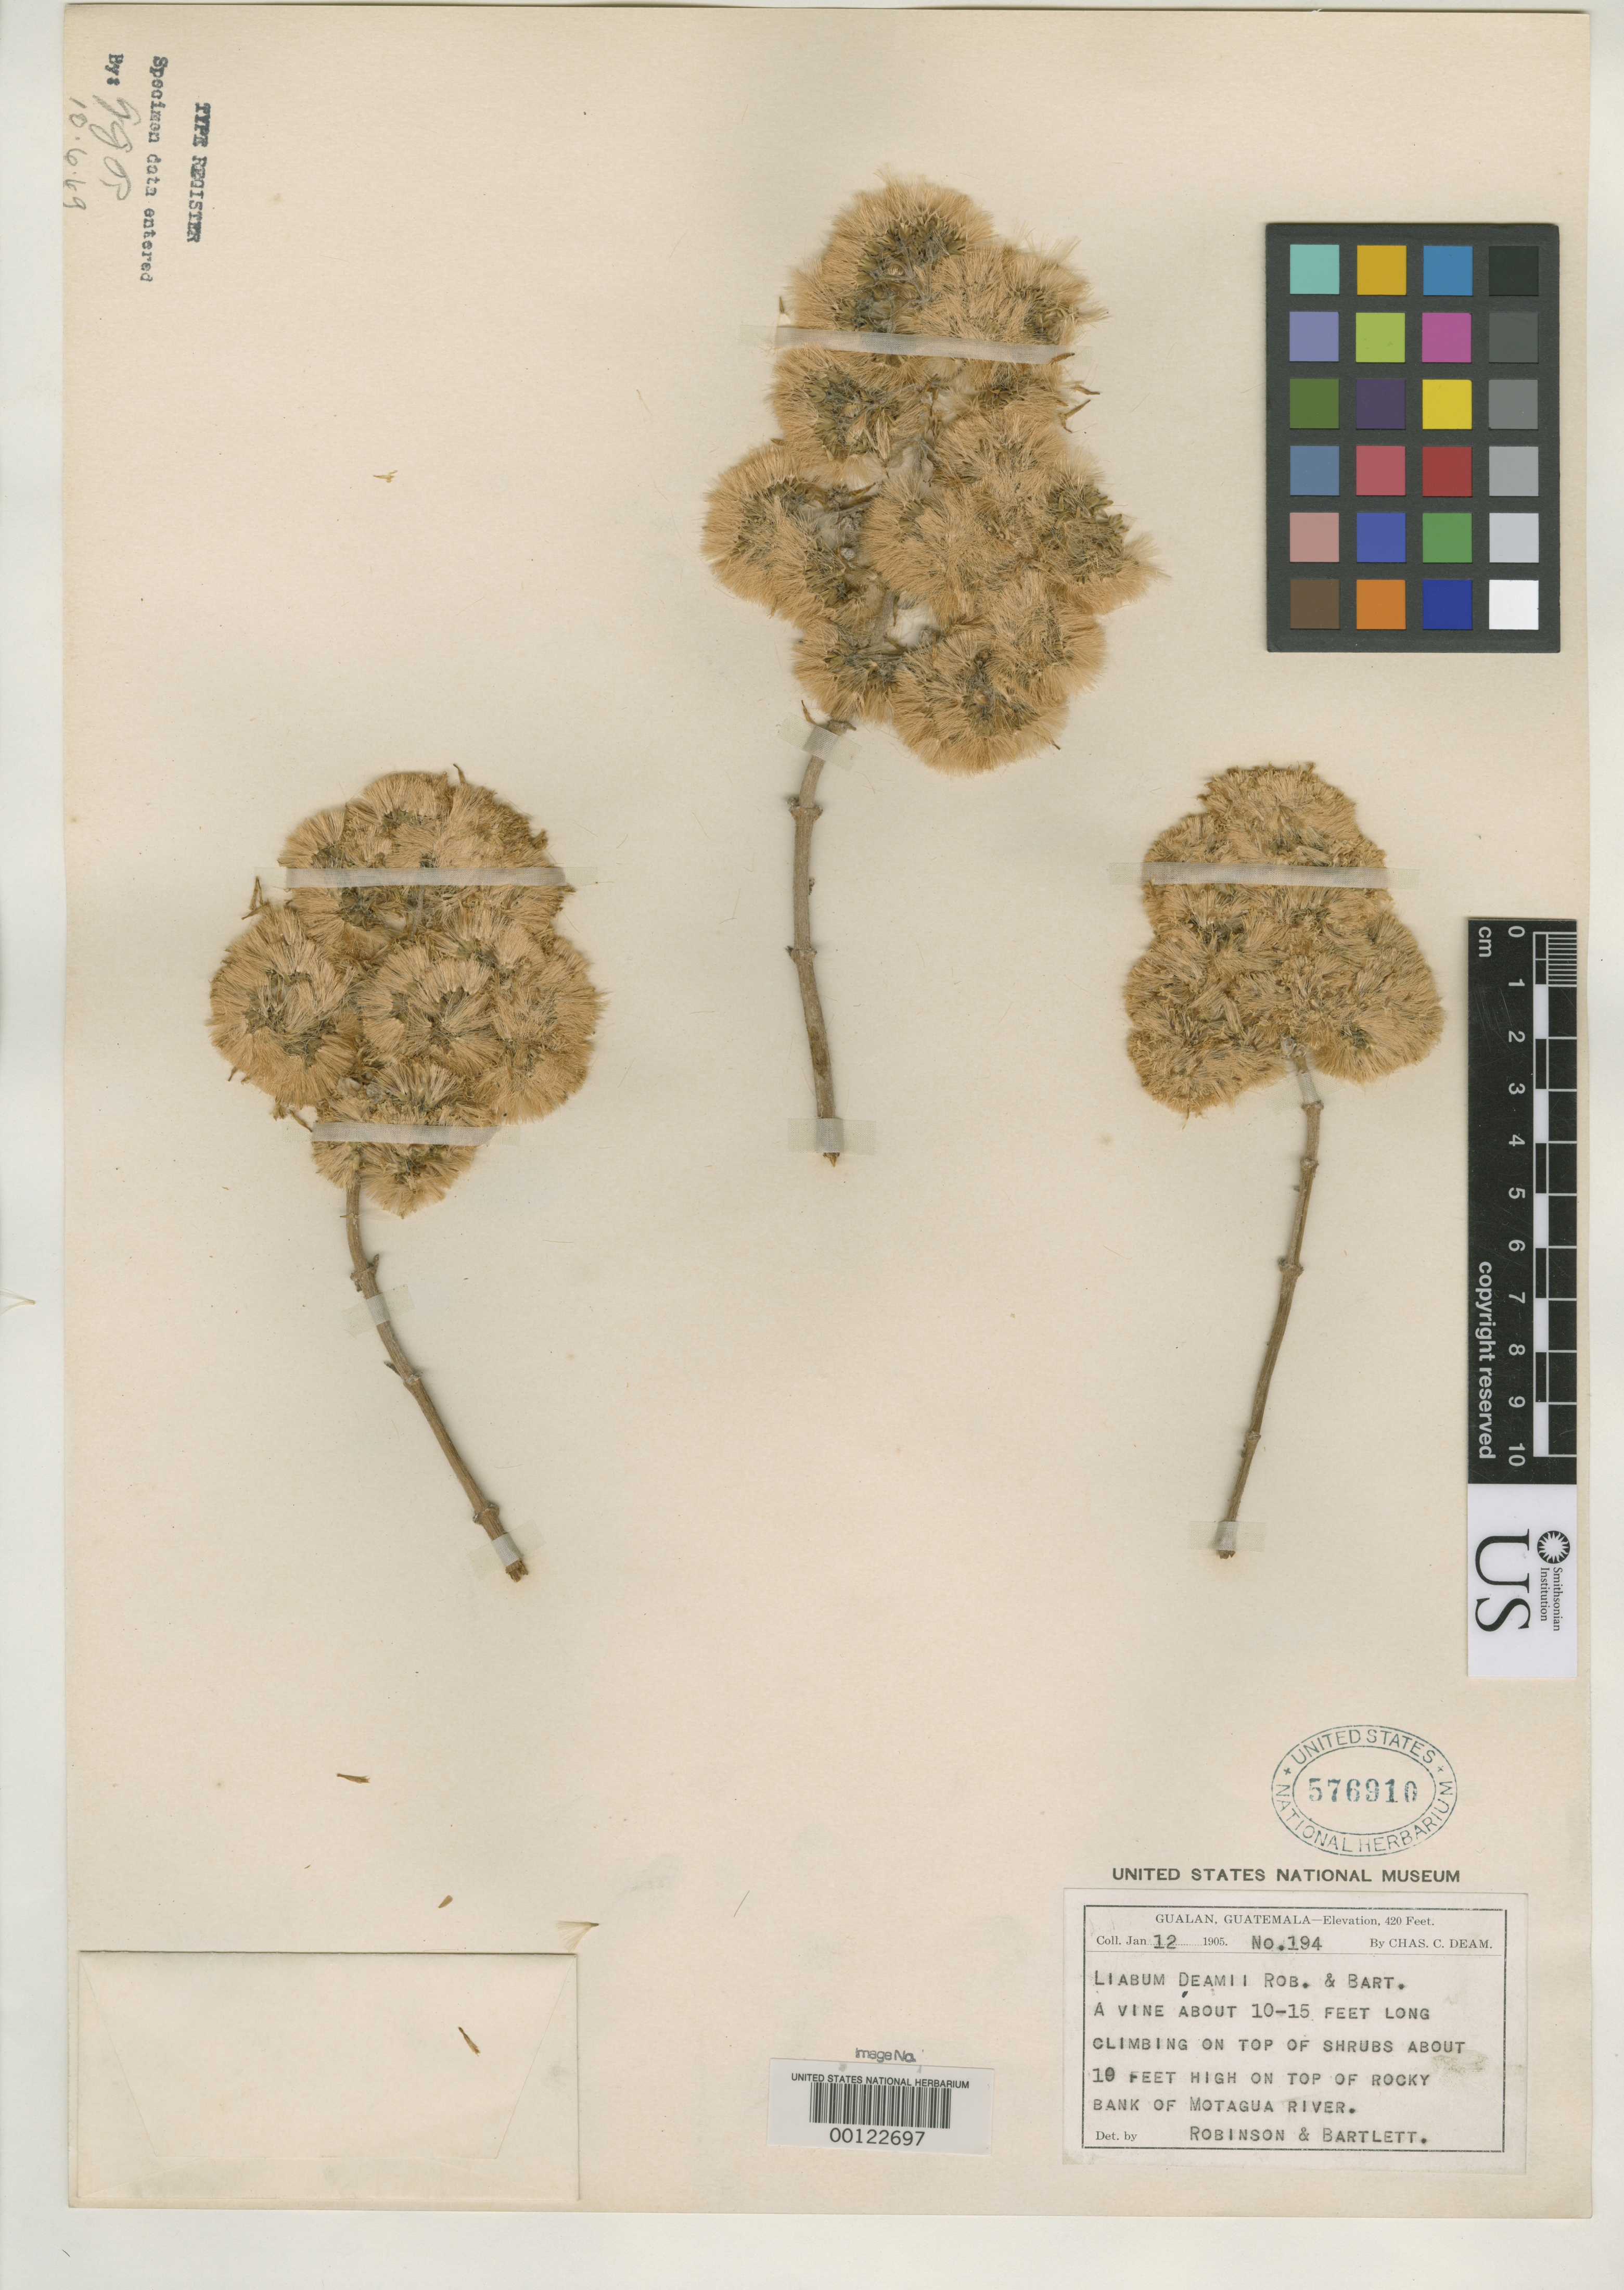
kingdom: Plantae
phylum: Tracheophyta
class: Magnoliopsida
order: Asterales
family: Asteraceae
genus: Liabum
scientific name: Liabum deamii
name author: B.L. Rob. & Bartlett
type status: Isotype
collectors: C. C. Deam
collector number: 194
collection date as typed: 12 Jan 1905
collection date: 1905-01-12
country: Guatemala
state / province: Zacapa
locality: Gualan.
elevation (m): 128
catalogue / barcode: US 576910